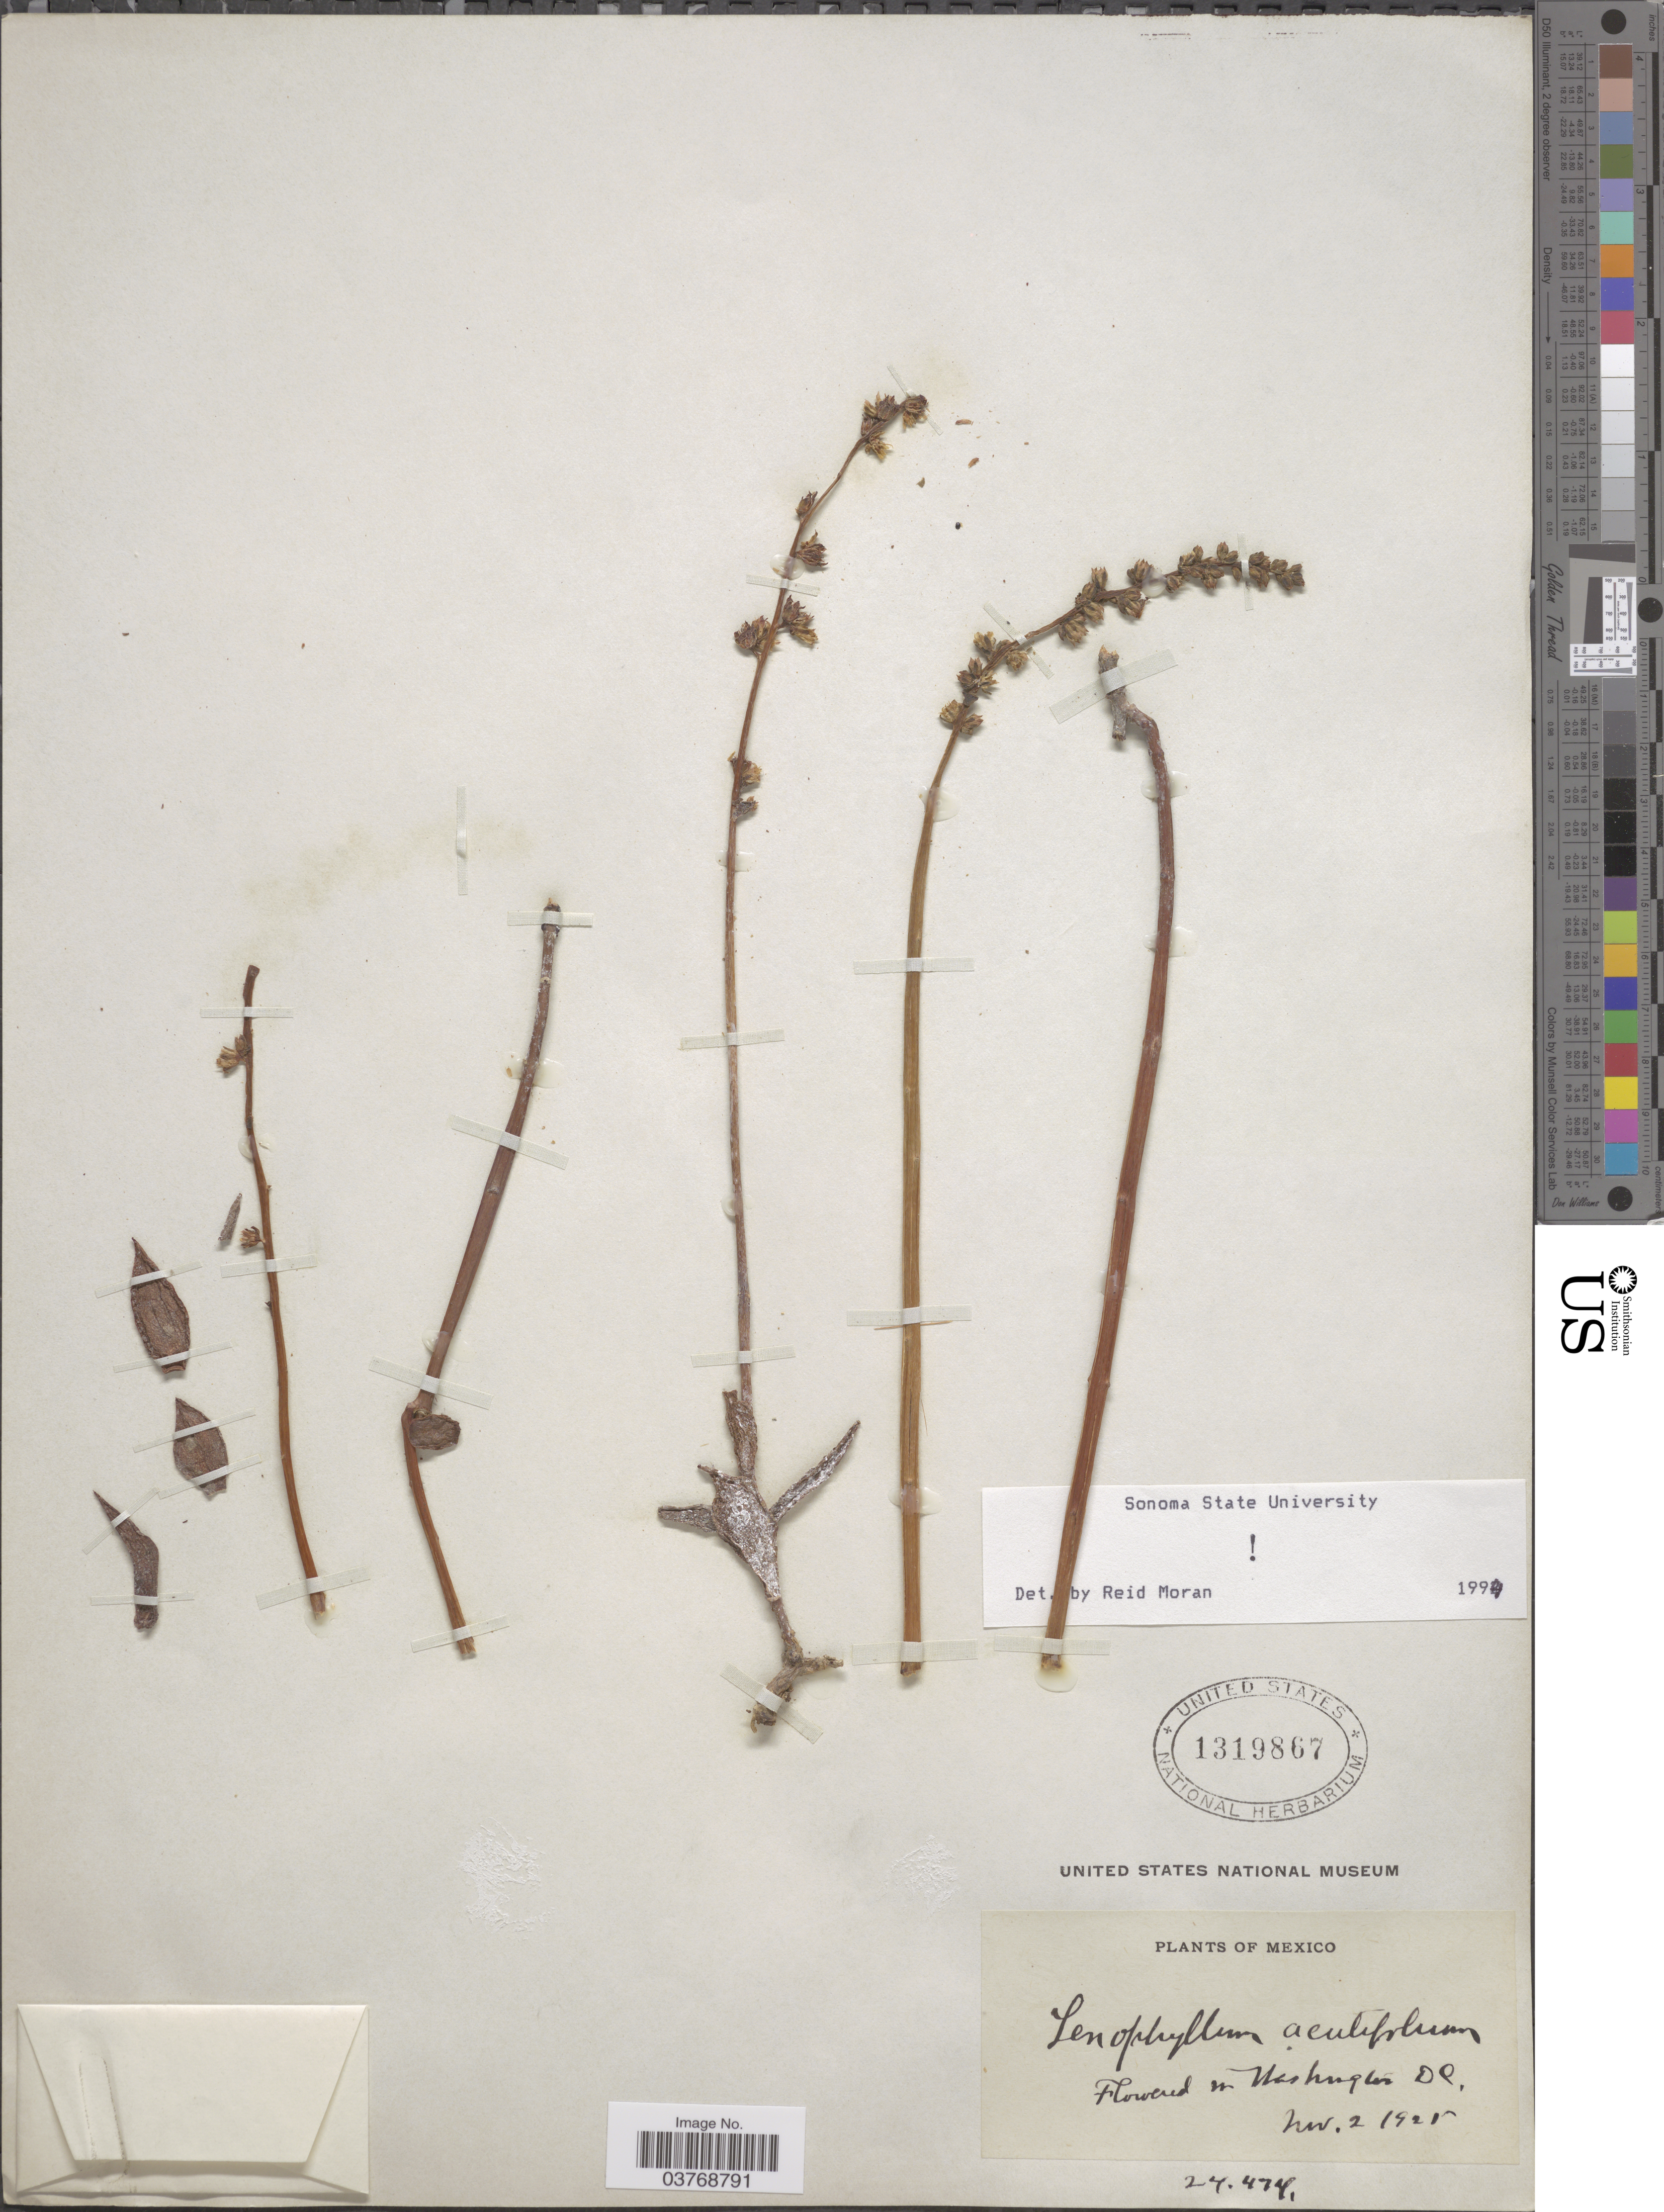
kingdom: Plantae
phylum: Tracheophyta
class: Magnoliopsida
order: Saxifragales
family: Crassulaceae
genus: Lenophyllum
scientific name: Lenophyllum acutifolium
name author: Rose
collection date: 1925-11-02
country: United States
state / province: District of Columbia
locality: Flowered in Washington DC.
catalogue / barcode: US 1319867